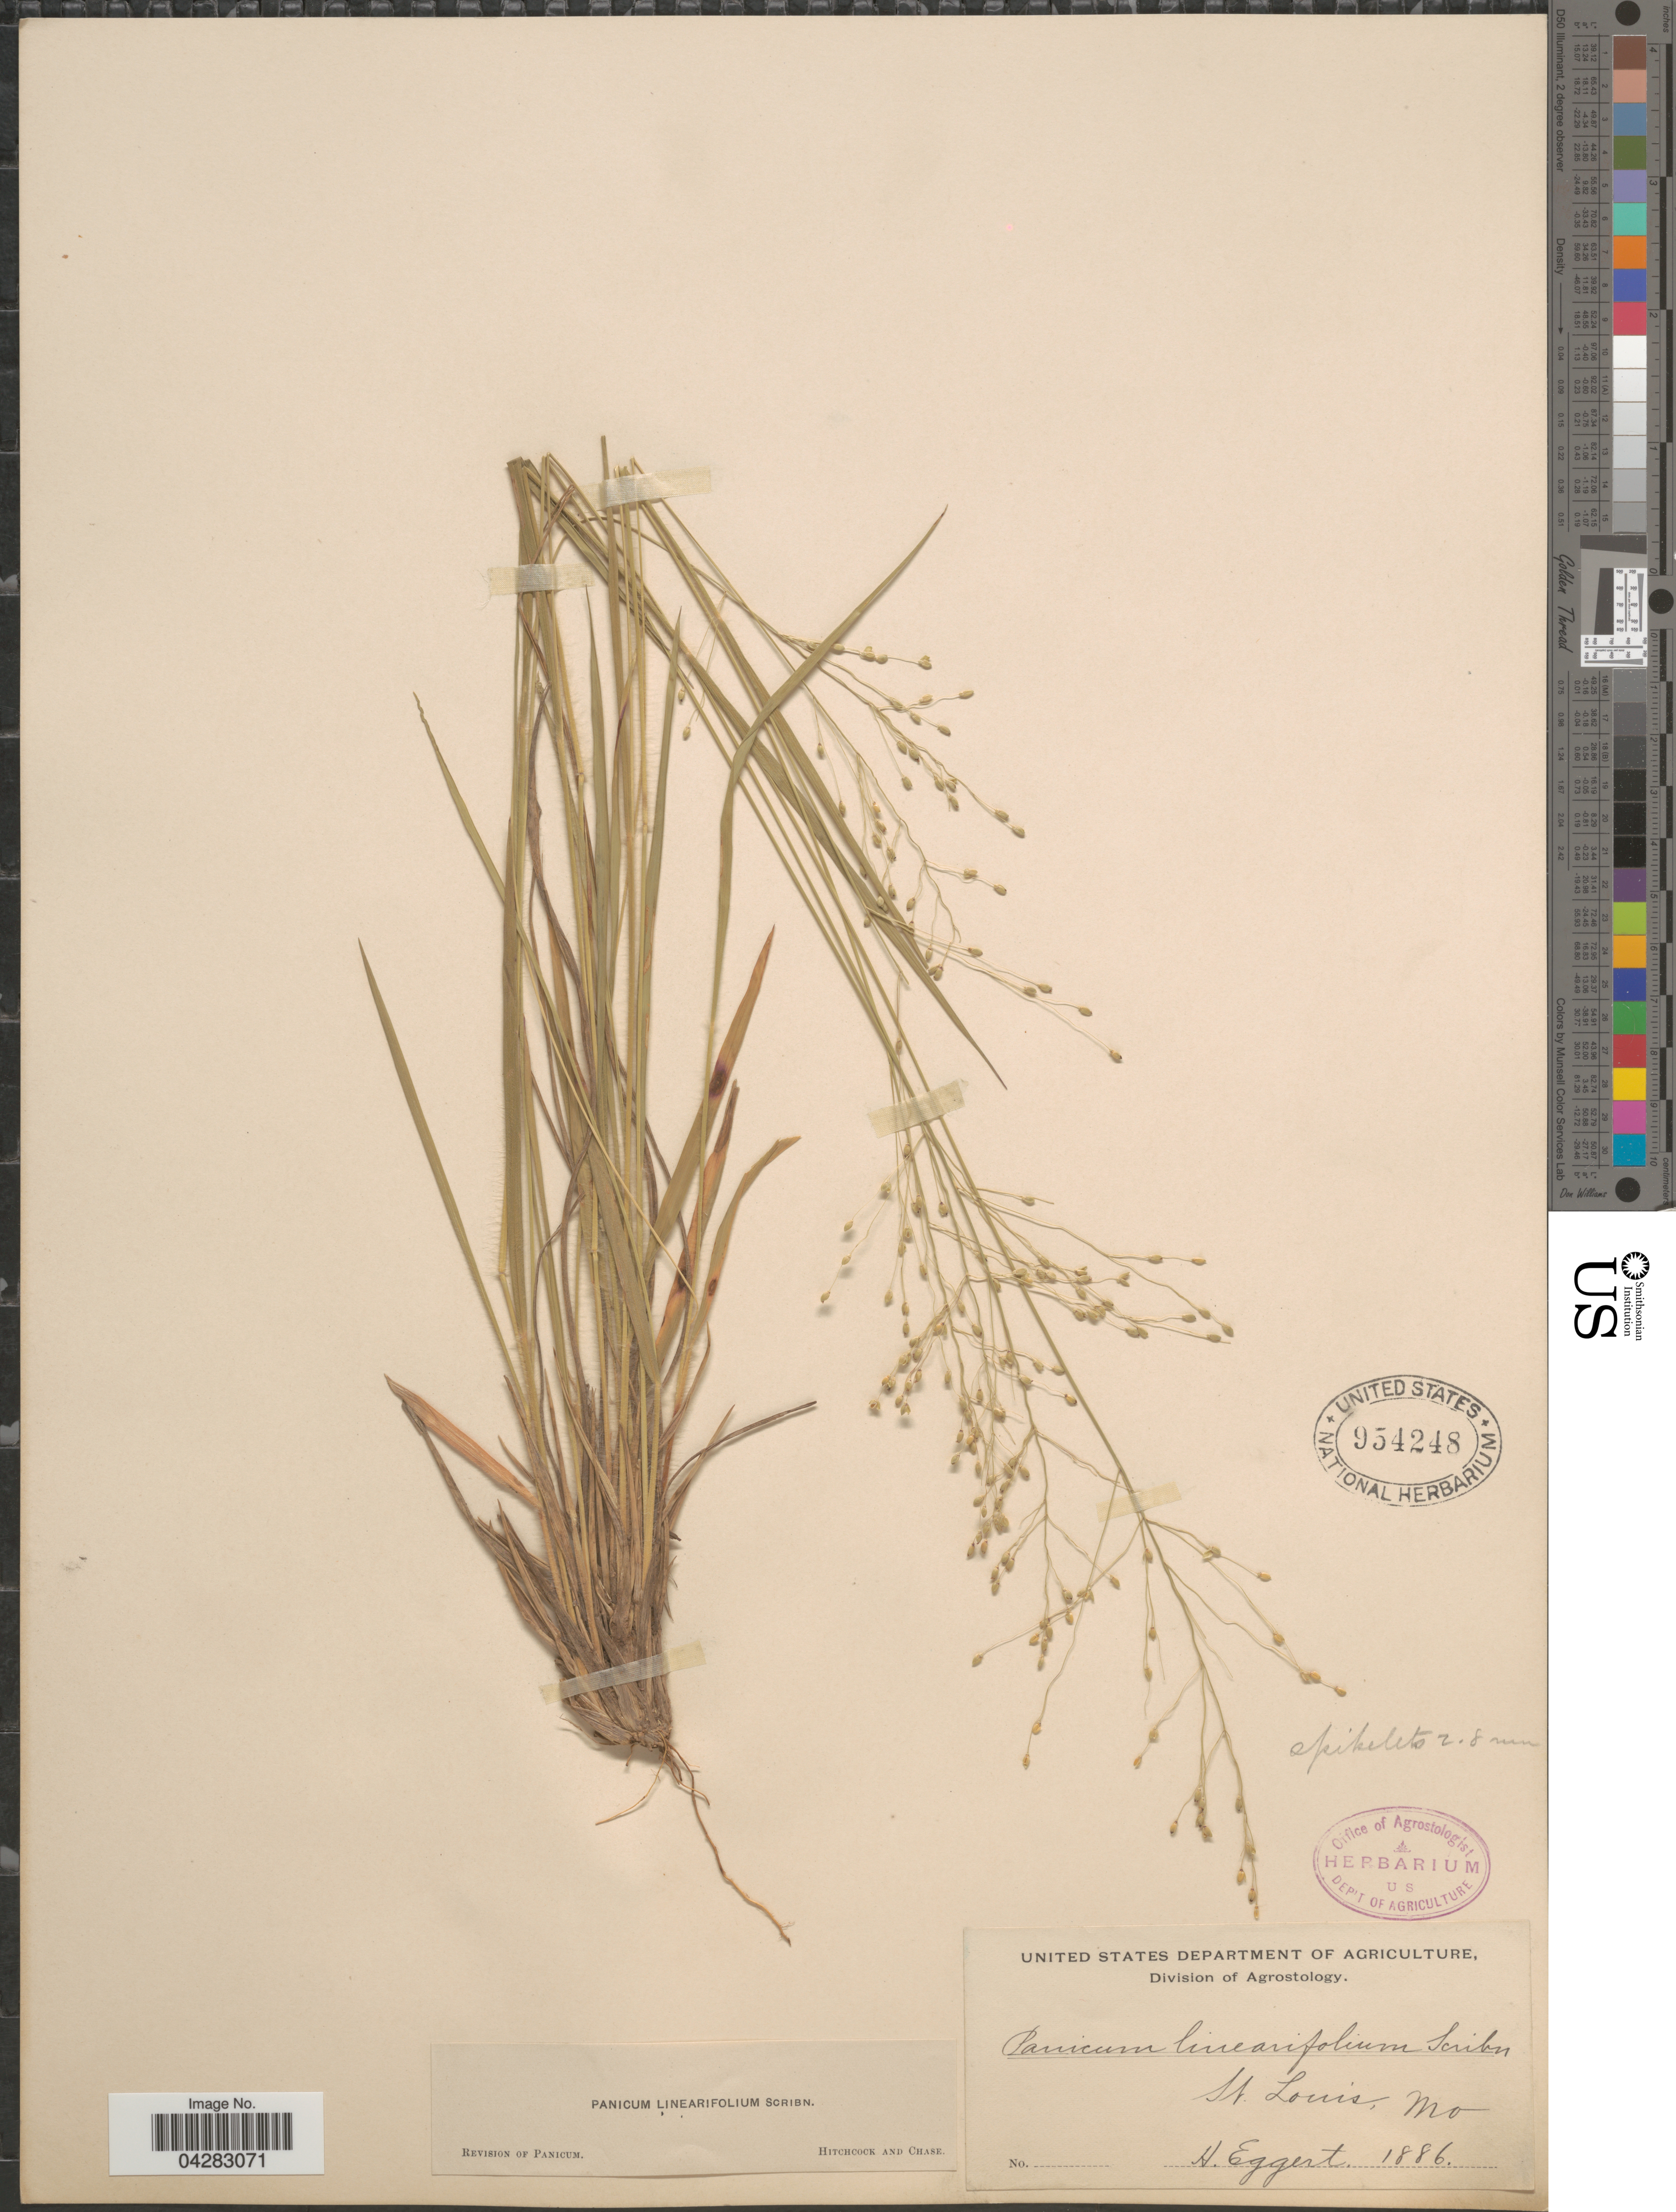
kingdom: Plantae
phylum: Tracheophyta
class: Liliopsida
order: Poales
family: Poaceae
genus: Dichanthelium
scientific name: Dichanthelium linearifolium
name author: (Scribn.) Gould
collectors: H. Eggert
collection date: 1886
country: United States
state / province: Missouri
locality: St. Louis.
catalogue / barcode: US 954248